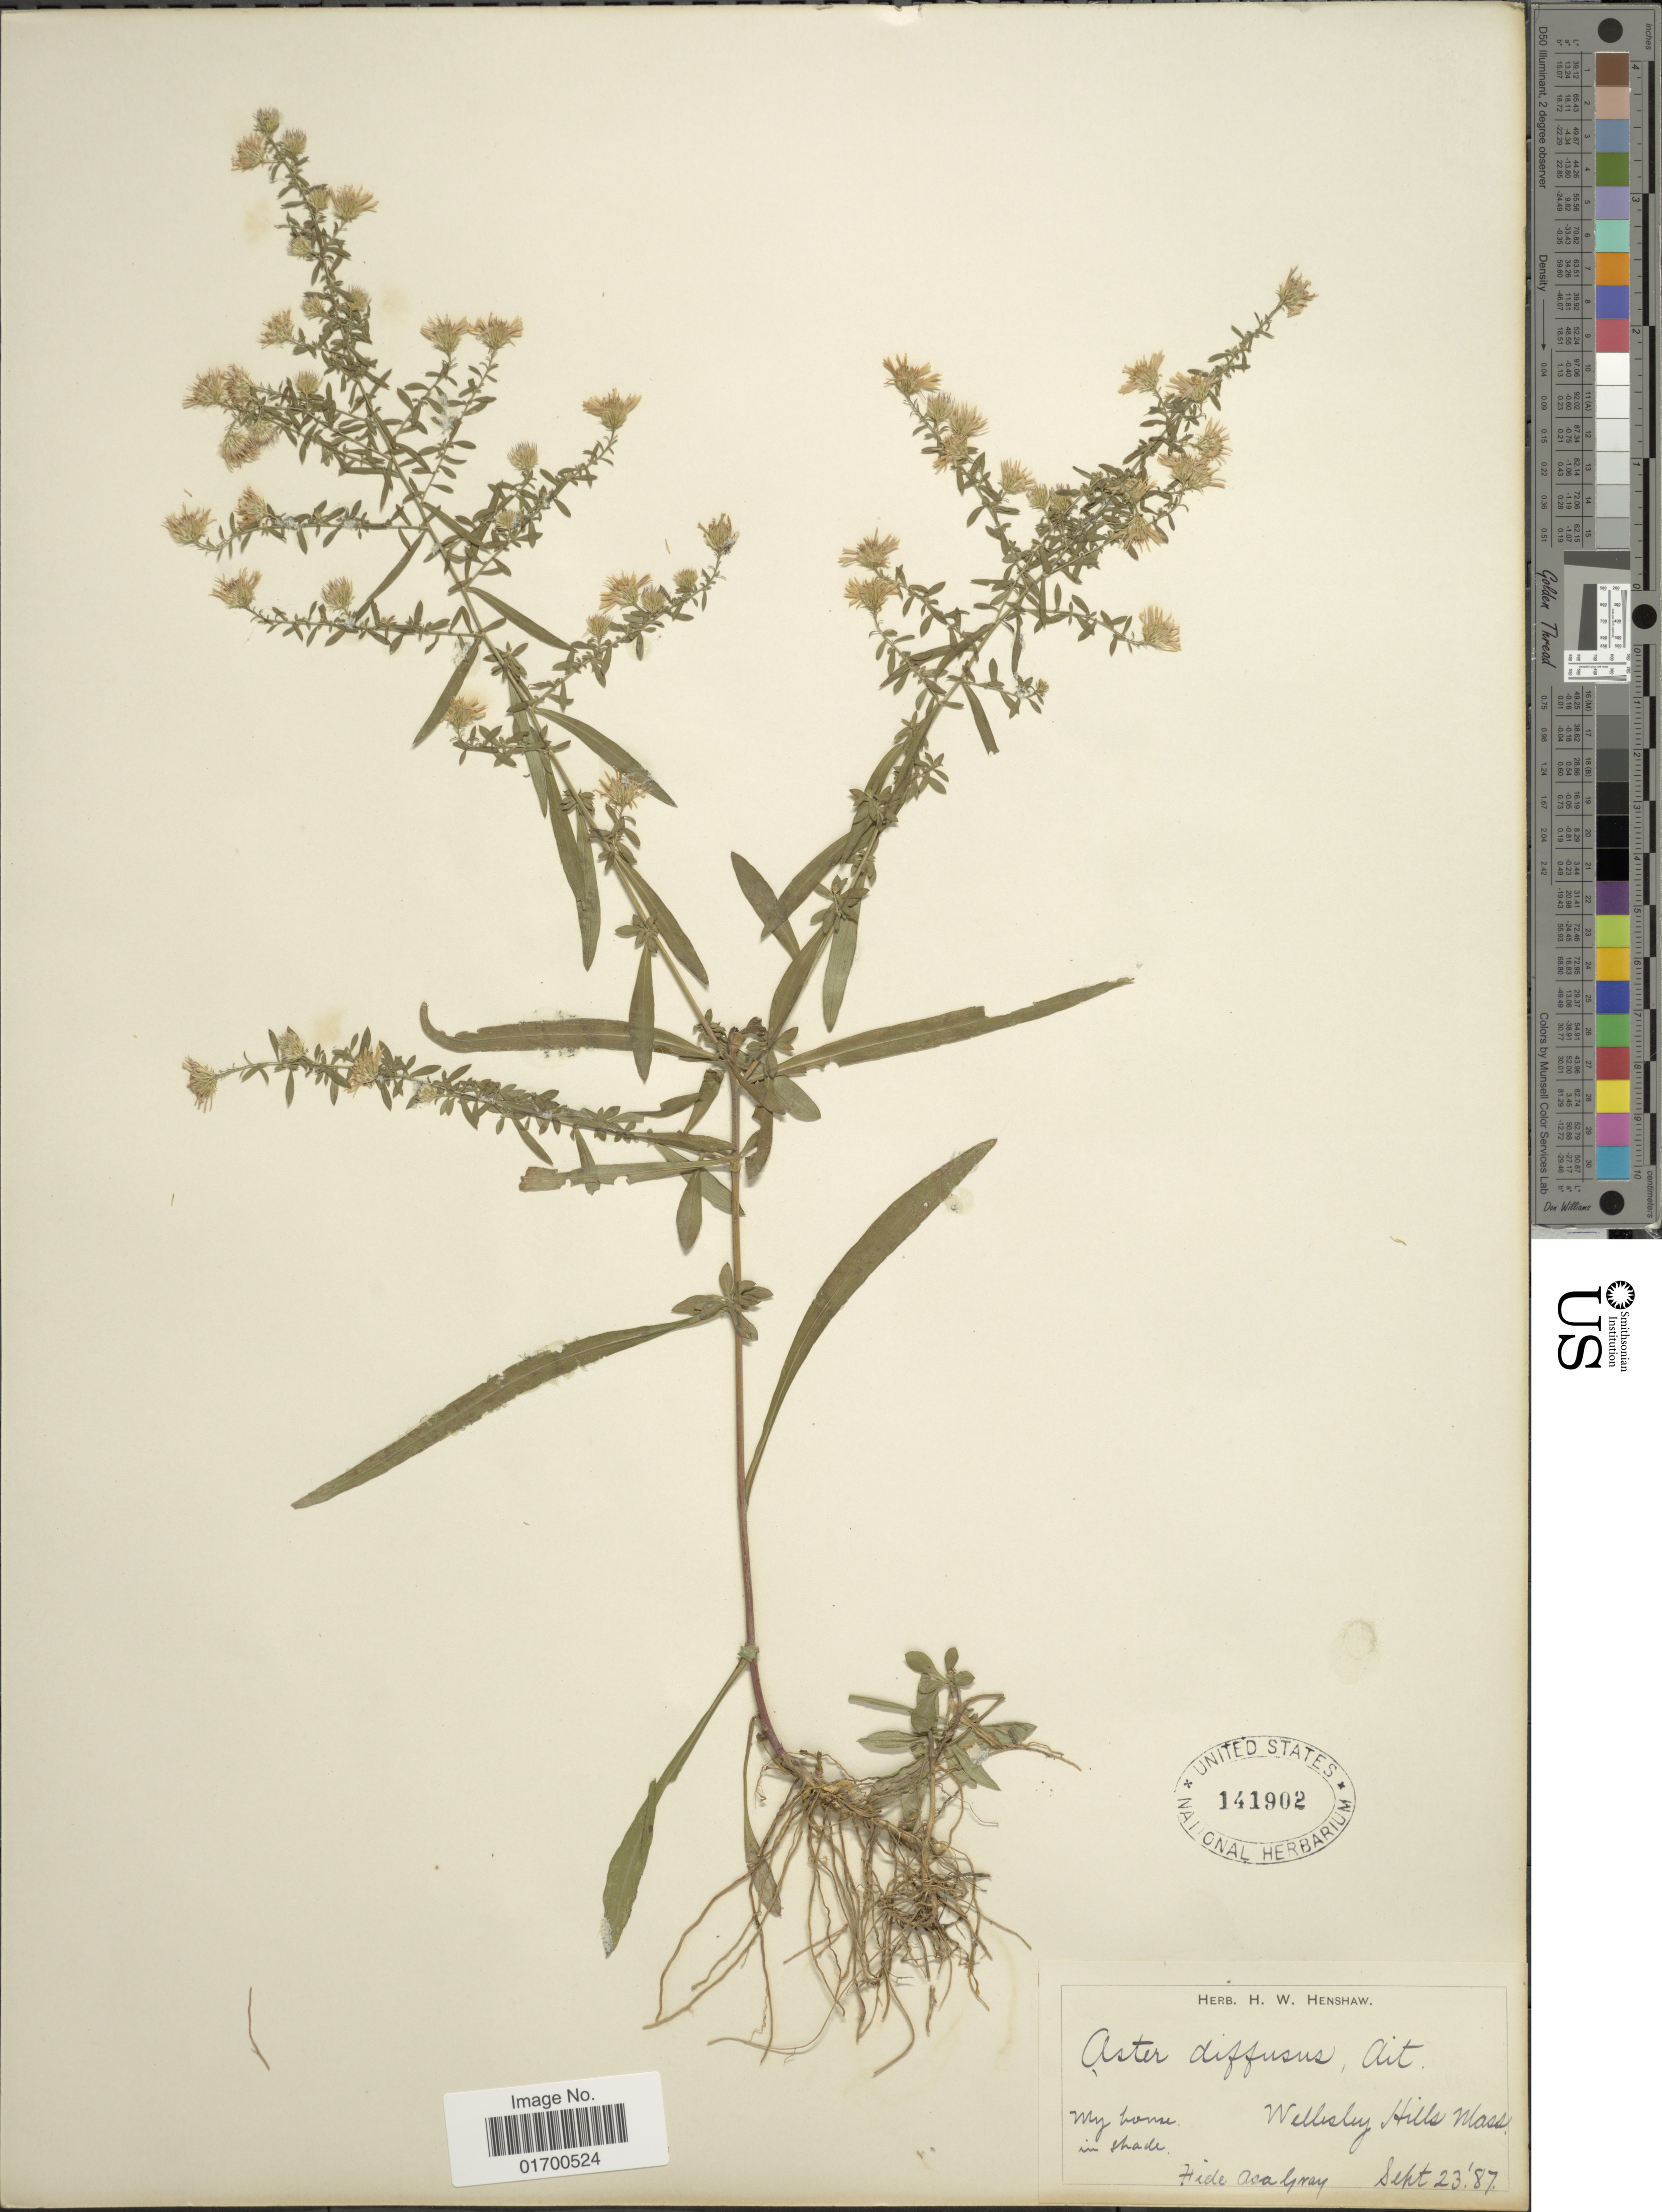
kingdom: Plantae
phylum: Tracheophyta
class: Magnoliopsida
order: Asterales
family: Asteraceae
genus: Symphyotrichum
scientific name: Symphyotrichum lateriflorum var. hirsuticaule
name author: (DC.) G.L. Nesom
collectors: ex herb. H. W. Henshaw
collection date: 1887-09-23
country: United States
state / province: Massachusetts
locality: Wellesley Hills, Mass.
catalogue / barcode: US 141902